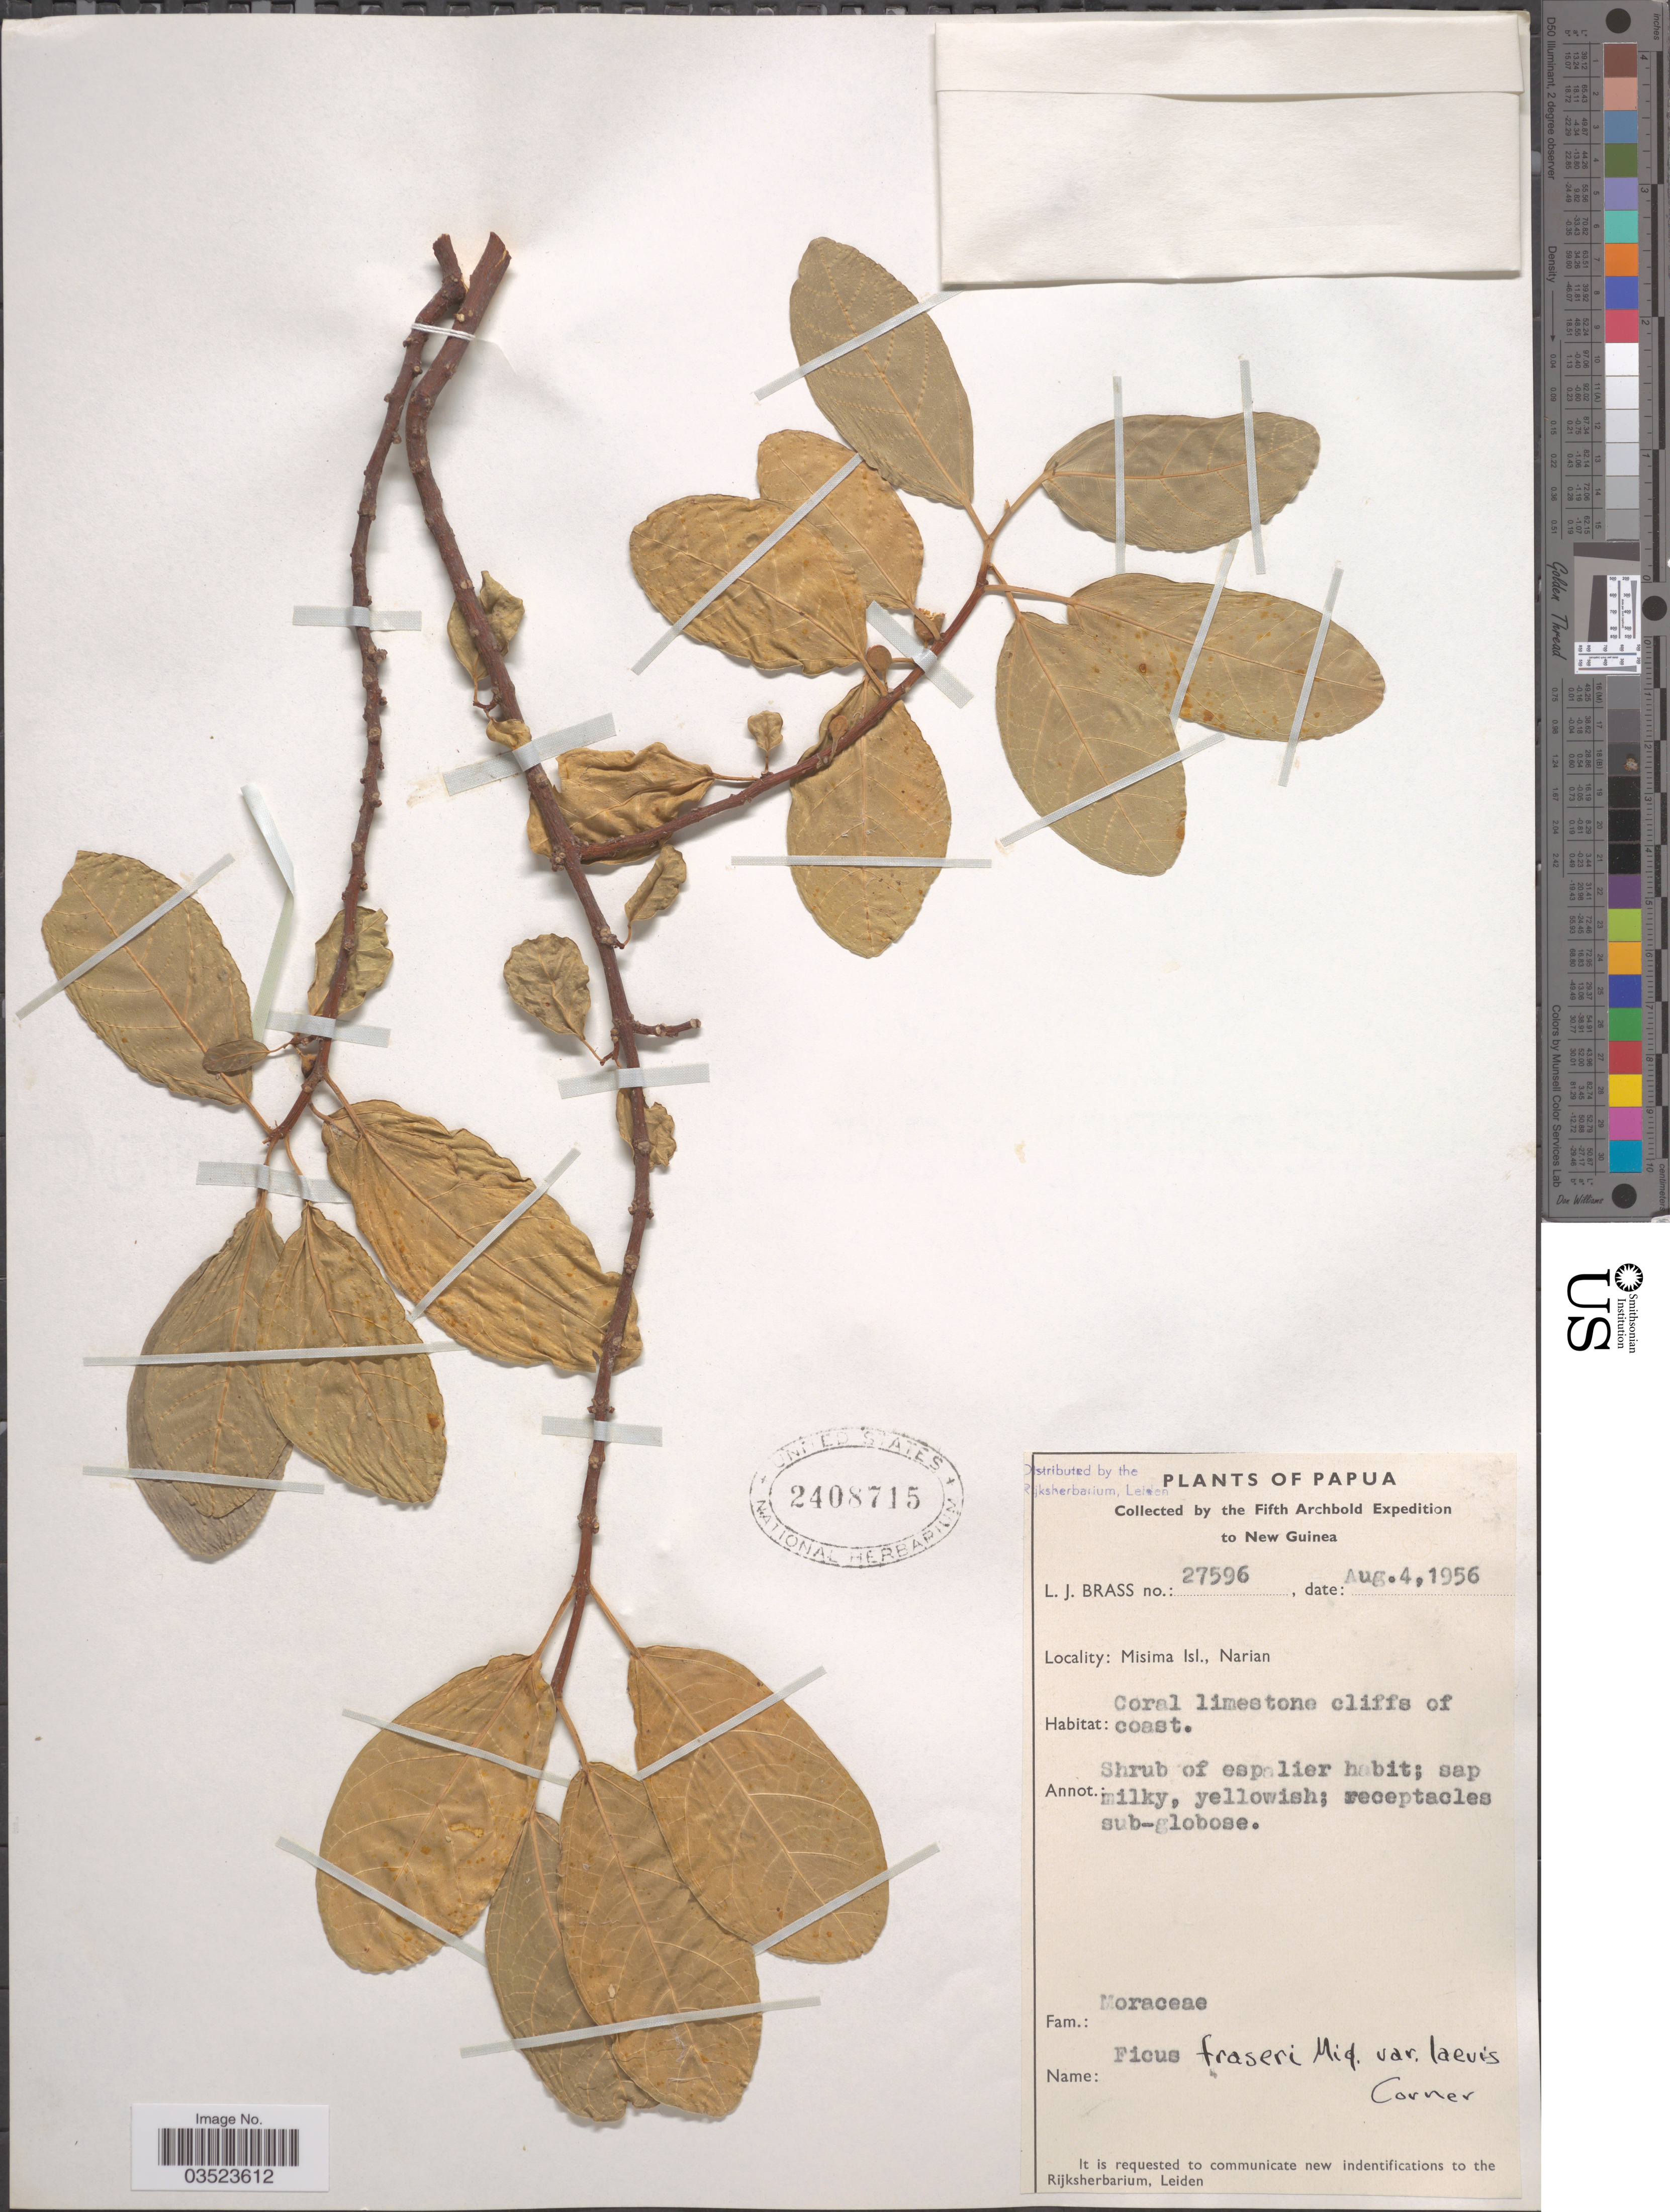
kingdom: Plantae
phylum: Tracheophyta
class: Magnoliopsida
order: Rosales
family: Moraceae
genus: Ficus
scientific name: Ficus fraseri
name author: Miq.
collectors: L. J. Brass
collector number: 27596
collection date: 1956-08-04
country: Papua New Guinea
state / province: Milne Bay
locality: Papua. New Guinea. Misima Isl., Narian.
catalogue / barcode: US 2408715